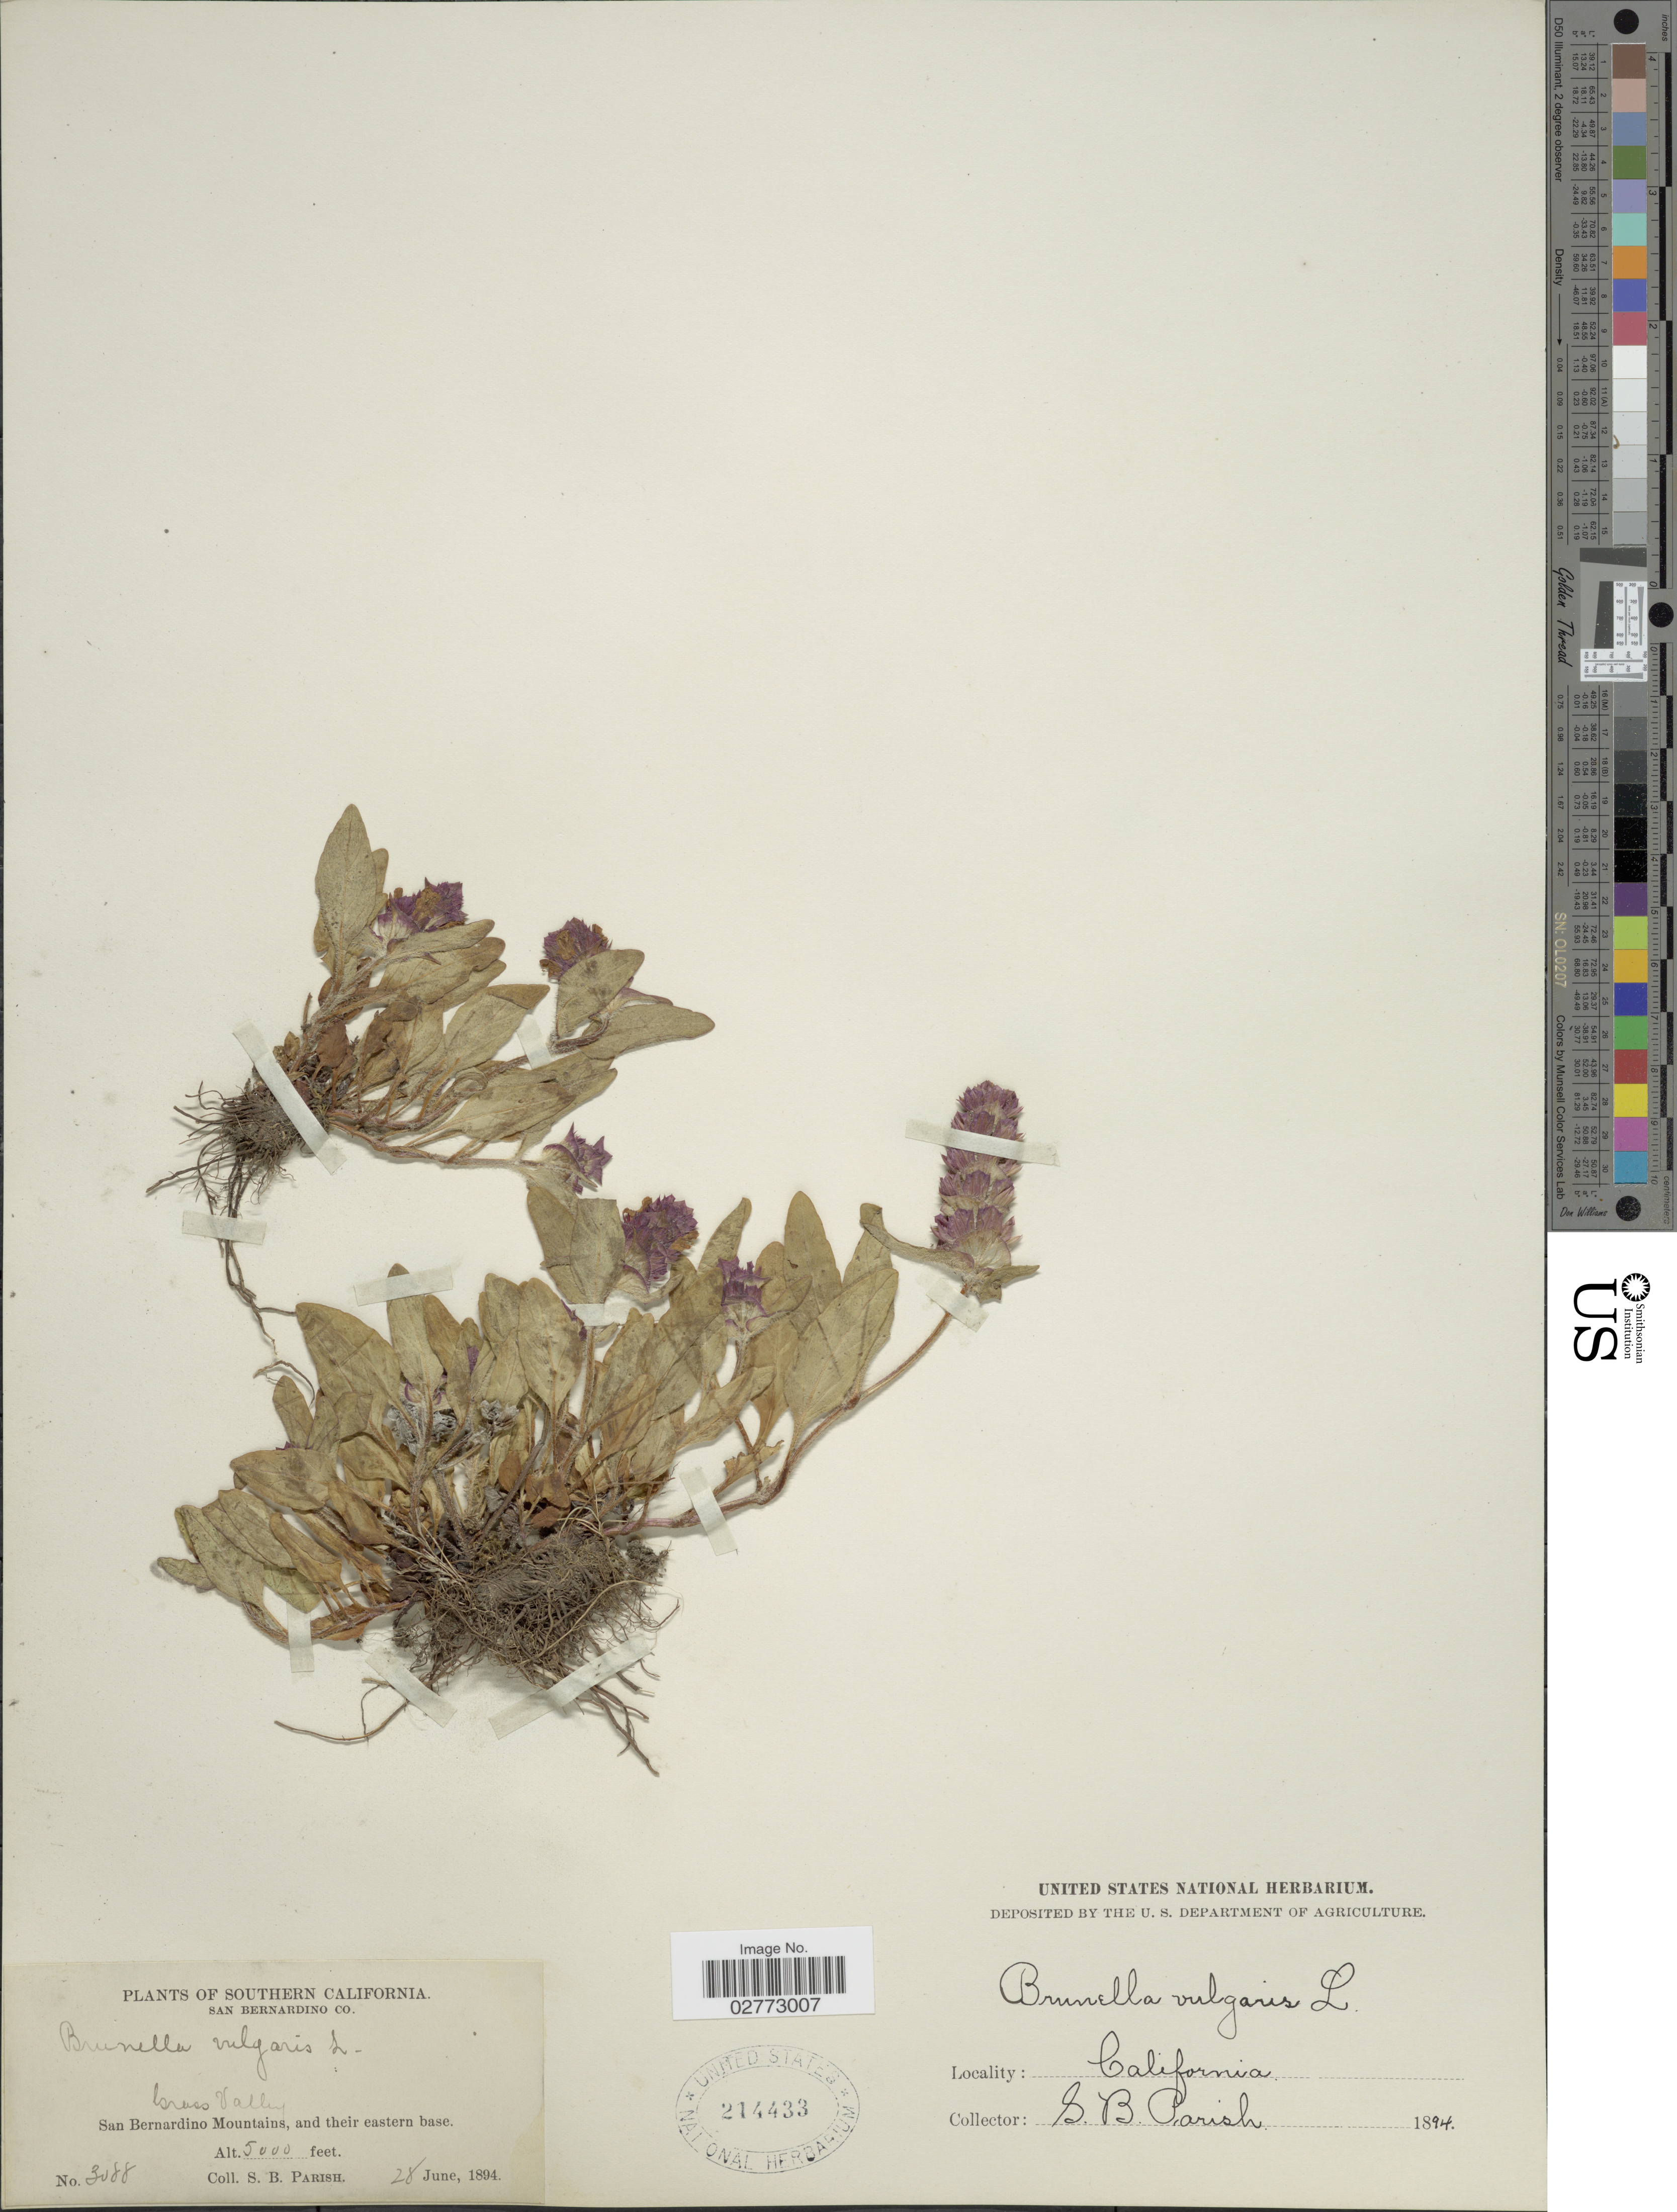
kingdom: Plantae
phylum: Tracheophyta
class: Magnoliopsida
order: Lamiales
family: Lamiaceae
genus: Prunella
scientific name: Prunella vulgaris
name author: L.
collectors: S. B. Parish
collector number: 3088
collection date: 1894-06-28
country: United States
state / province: California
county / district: San Bernardino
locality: Southern California. San Bernardino Co. San Bernardino Mountains, and their eastern base.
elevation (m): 1524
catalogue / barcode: US 214433